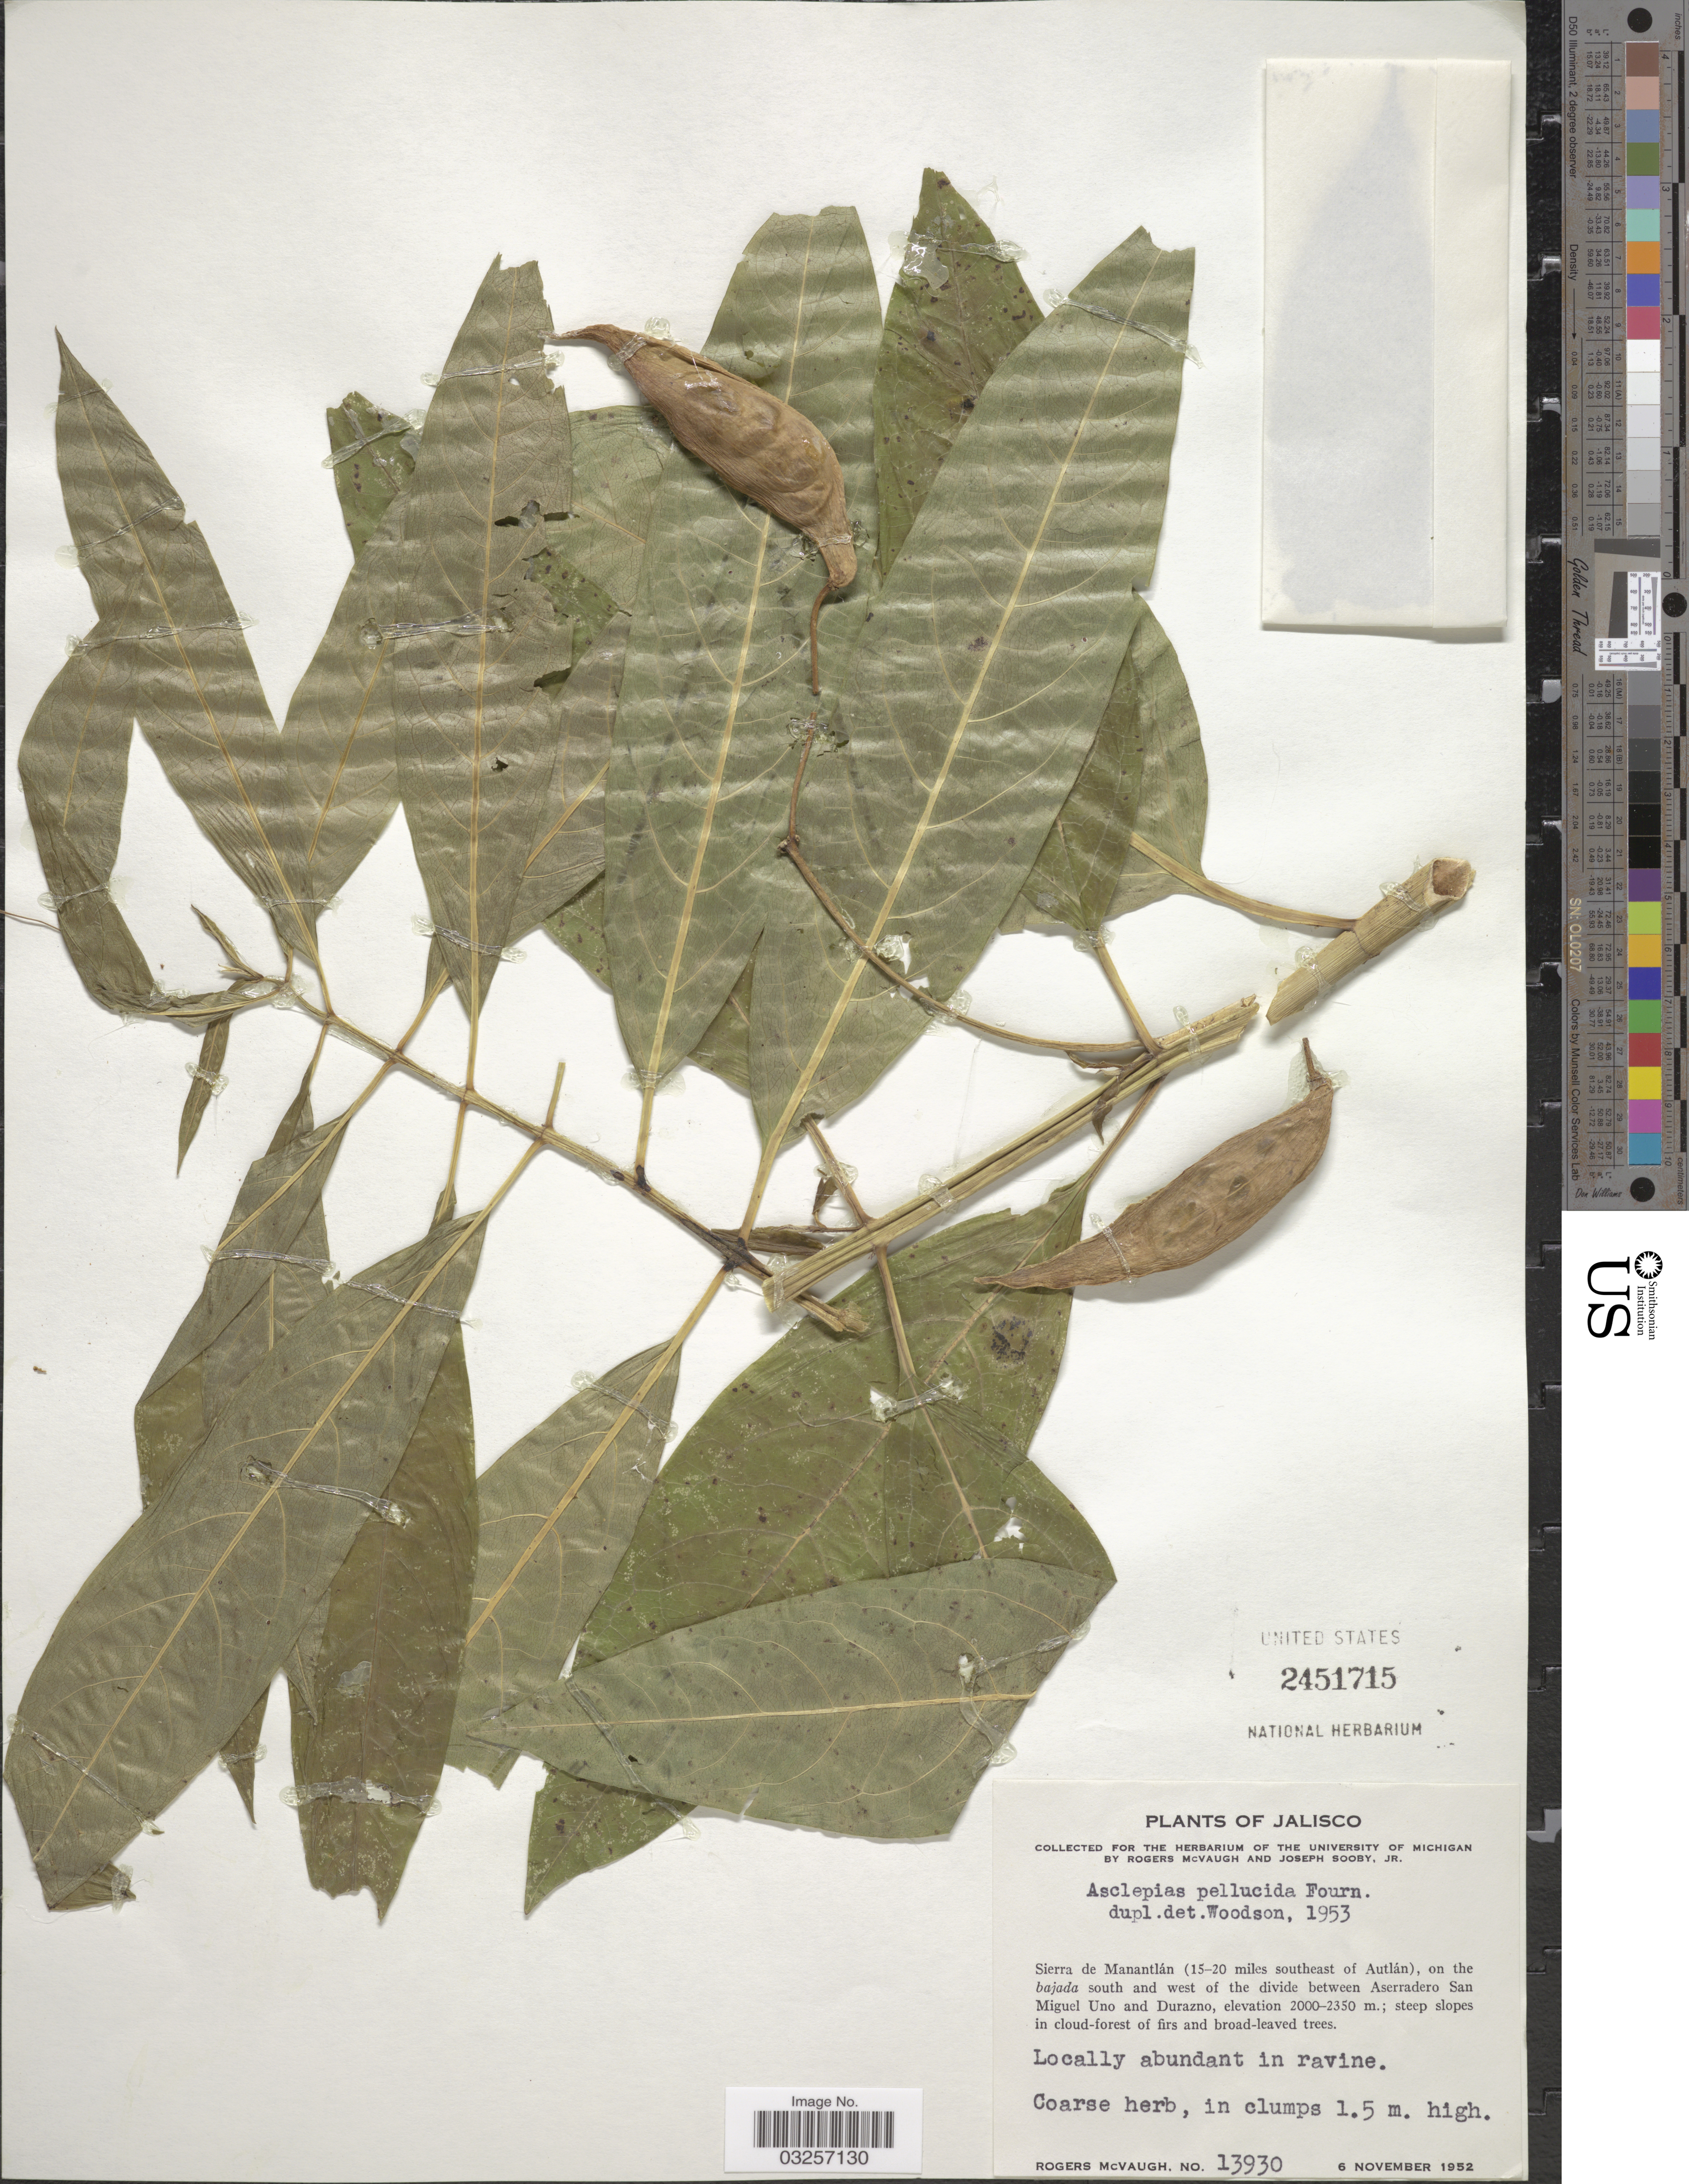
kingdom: Plantae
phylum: Tracheophyta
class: Magnoliopsida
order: Gentianales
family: Apocynaceae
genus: Asclepias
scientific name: Asclepias pellucida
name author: E. Fourn.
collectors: R. McVaugh & J. Sooby Jr.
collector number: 13930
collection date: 1952-11-06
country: Mexico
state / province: Jalisco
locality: Sierra de Manantlán (15-20 miles southeast of Autlán), on the bajada south and west of the divide between Aserradero San Miguel Uno and Durazno.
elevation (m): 2000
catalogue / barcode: US 2451715